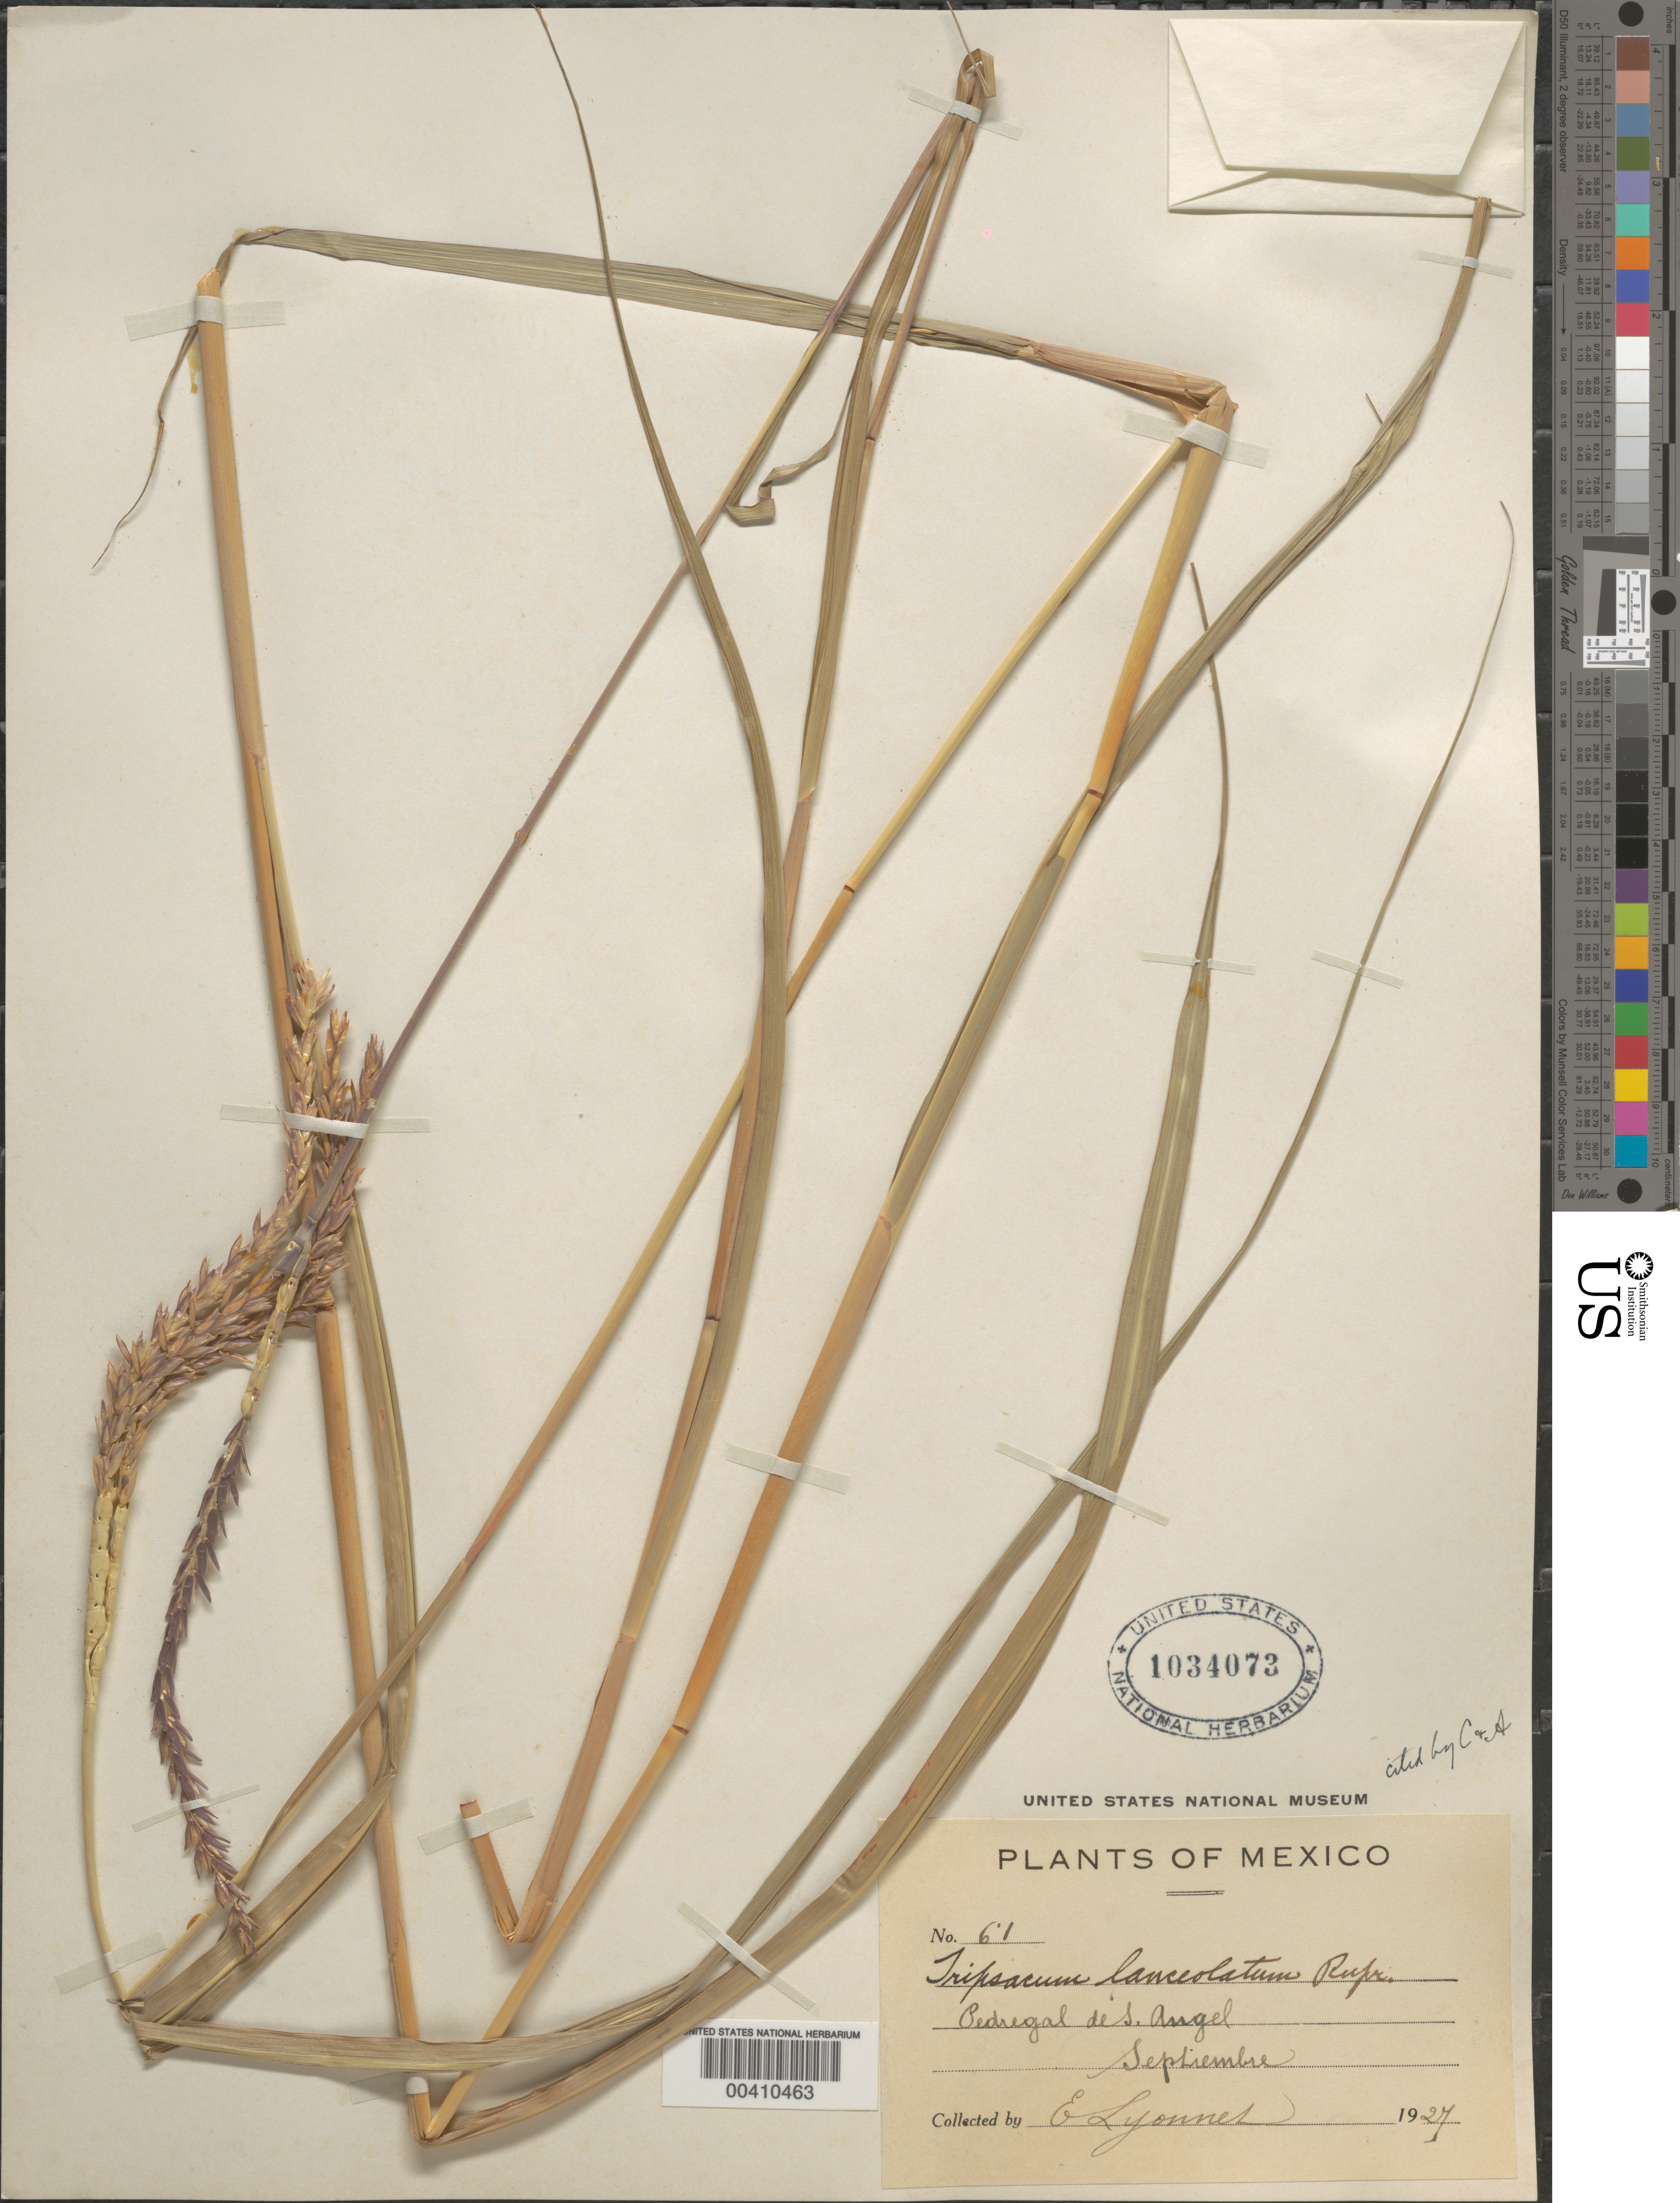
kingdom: Plantae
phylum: Tracheophyta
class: Liliopsida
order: Poales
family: Poaceae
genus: Tripsacum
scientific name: Tripsacum lanceolatum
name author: Rupr. ex E. Fourn.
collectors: Bro. E. Lyonnet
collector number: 61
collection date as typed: Sep 1927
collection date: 1927-09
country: Mexico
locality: Pedregal de S. Angel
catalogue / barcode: US 1034073